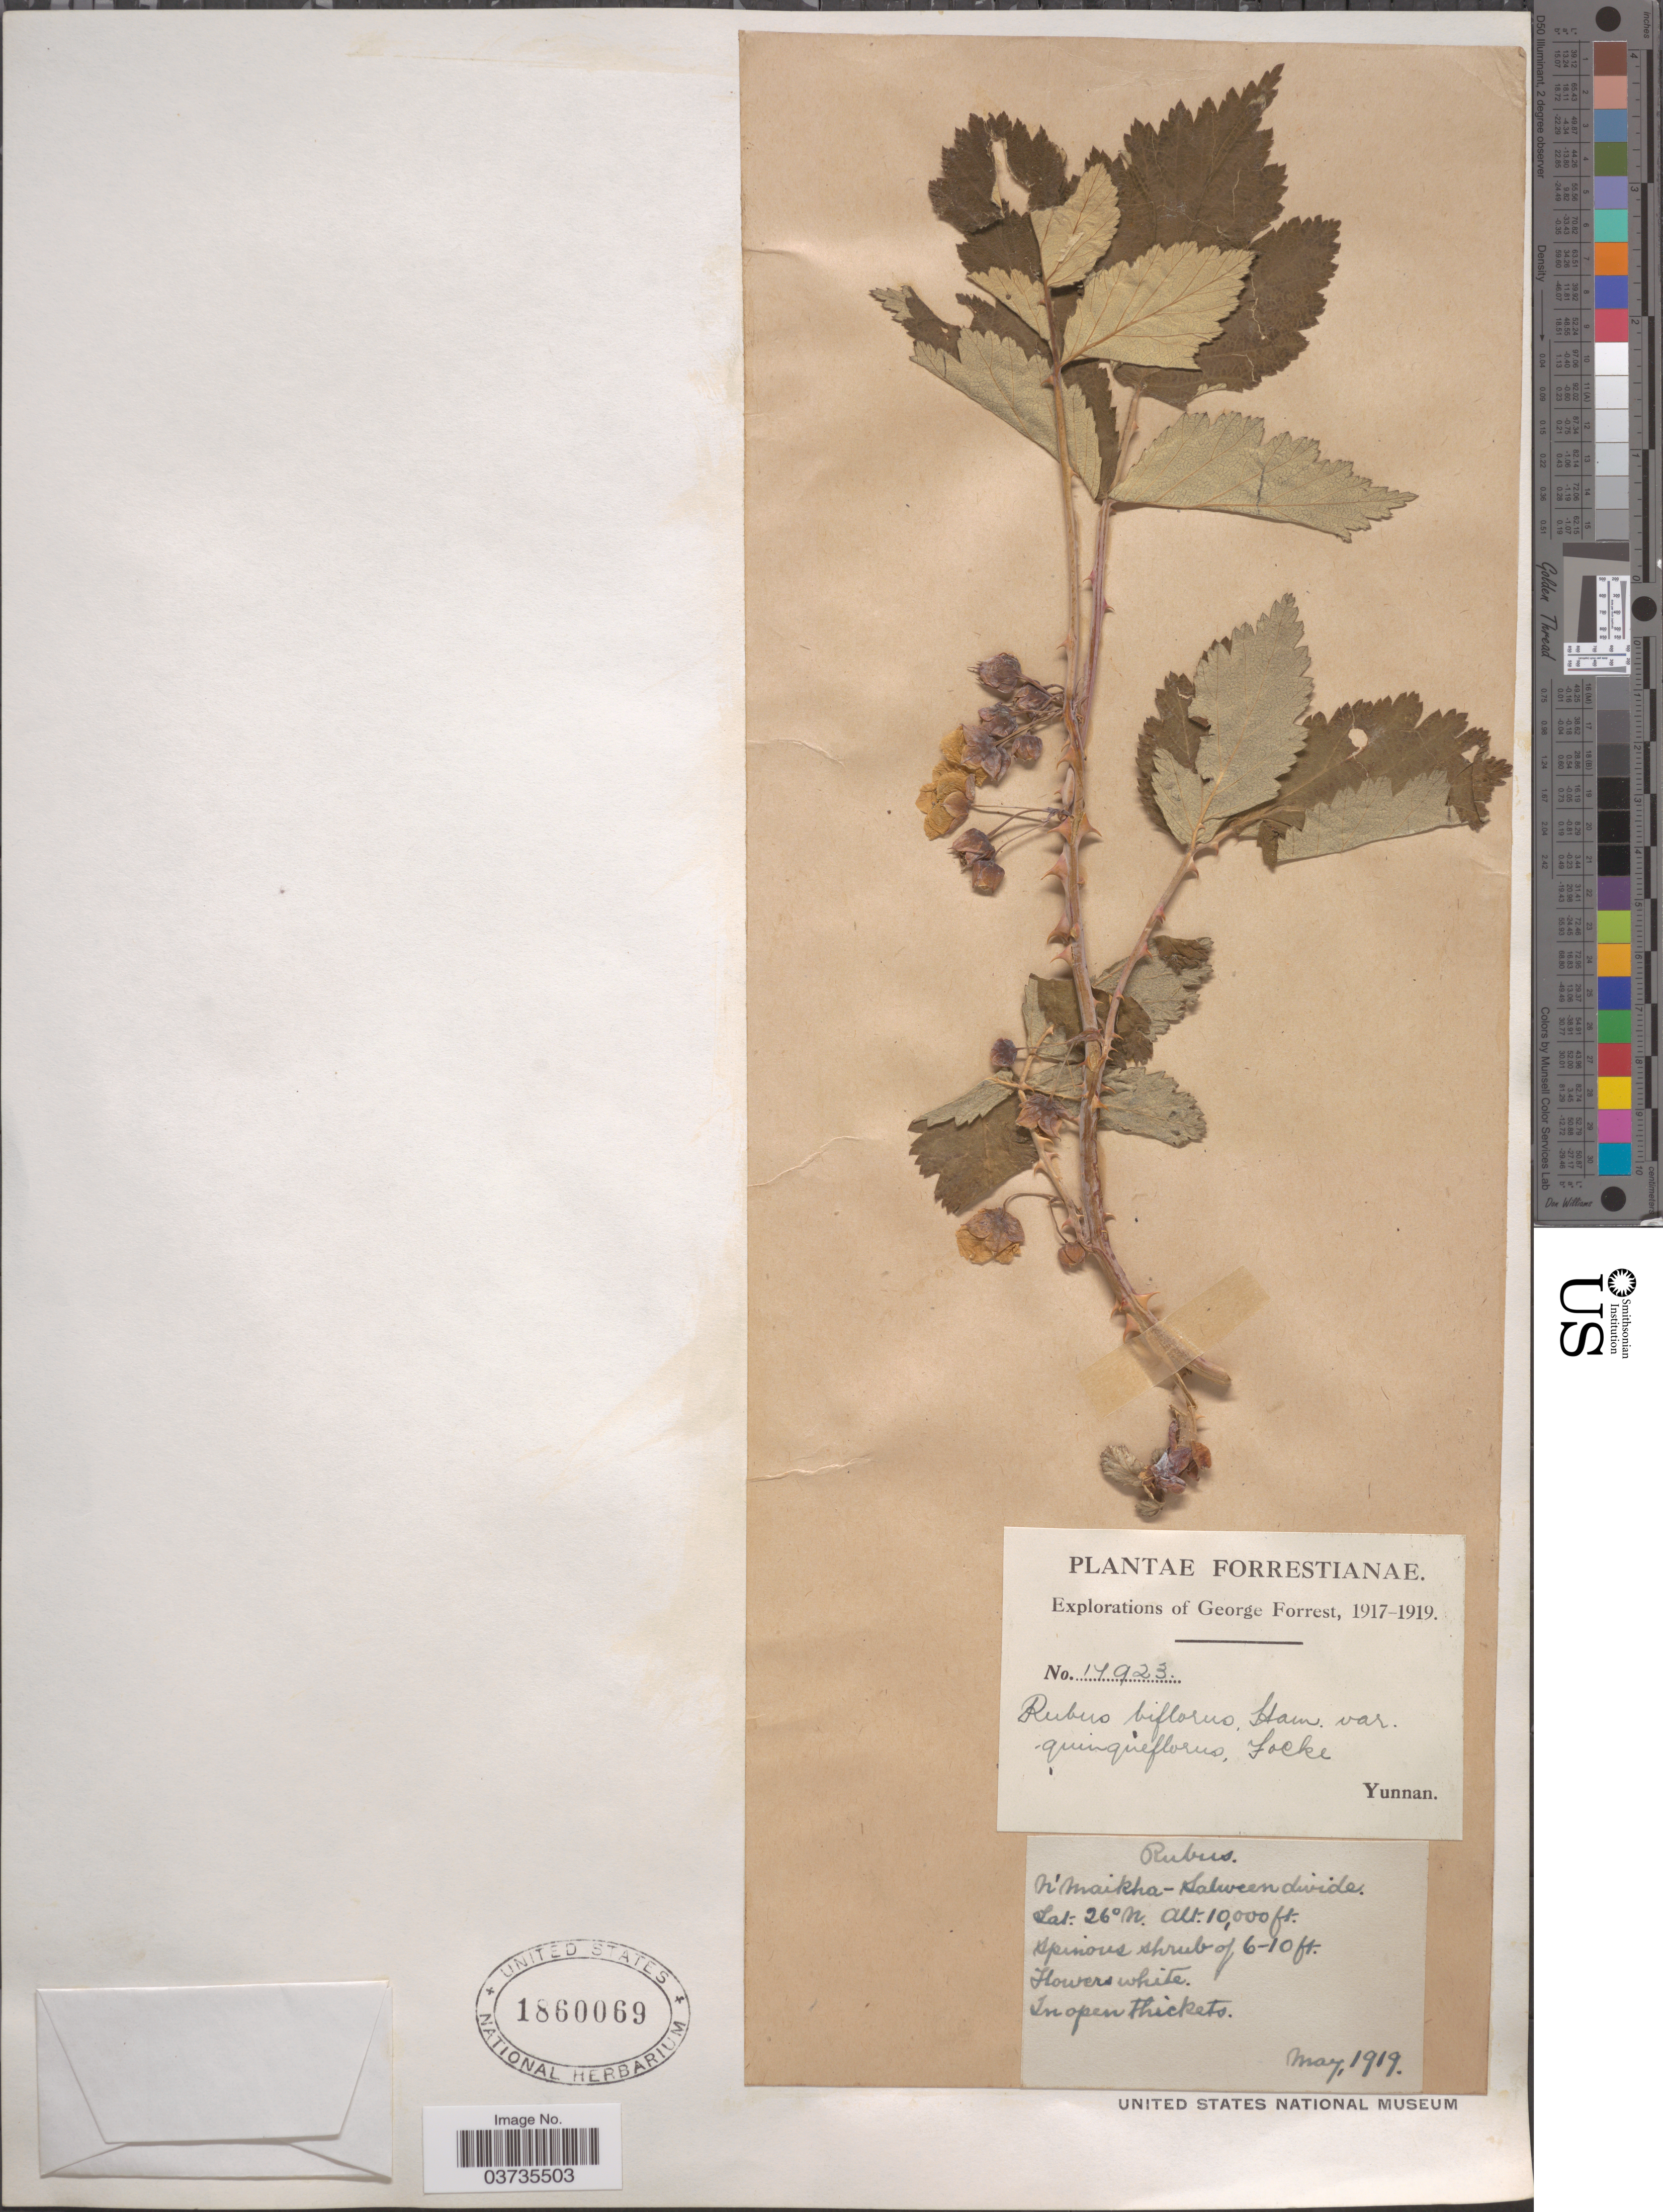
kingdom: Plantae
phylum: Tracheophyta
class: Magnoliopsida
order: Rosales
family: Rosaceae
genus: Rubus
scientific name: Rubus biflorus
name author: Buch.-Ham. ex Sm.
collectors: G. Forrest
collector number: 14923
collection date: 1919-05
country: China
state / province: Yunnan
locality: N'Maikha - Salween divide.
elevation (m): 3048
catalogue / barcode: US 1860069